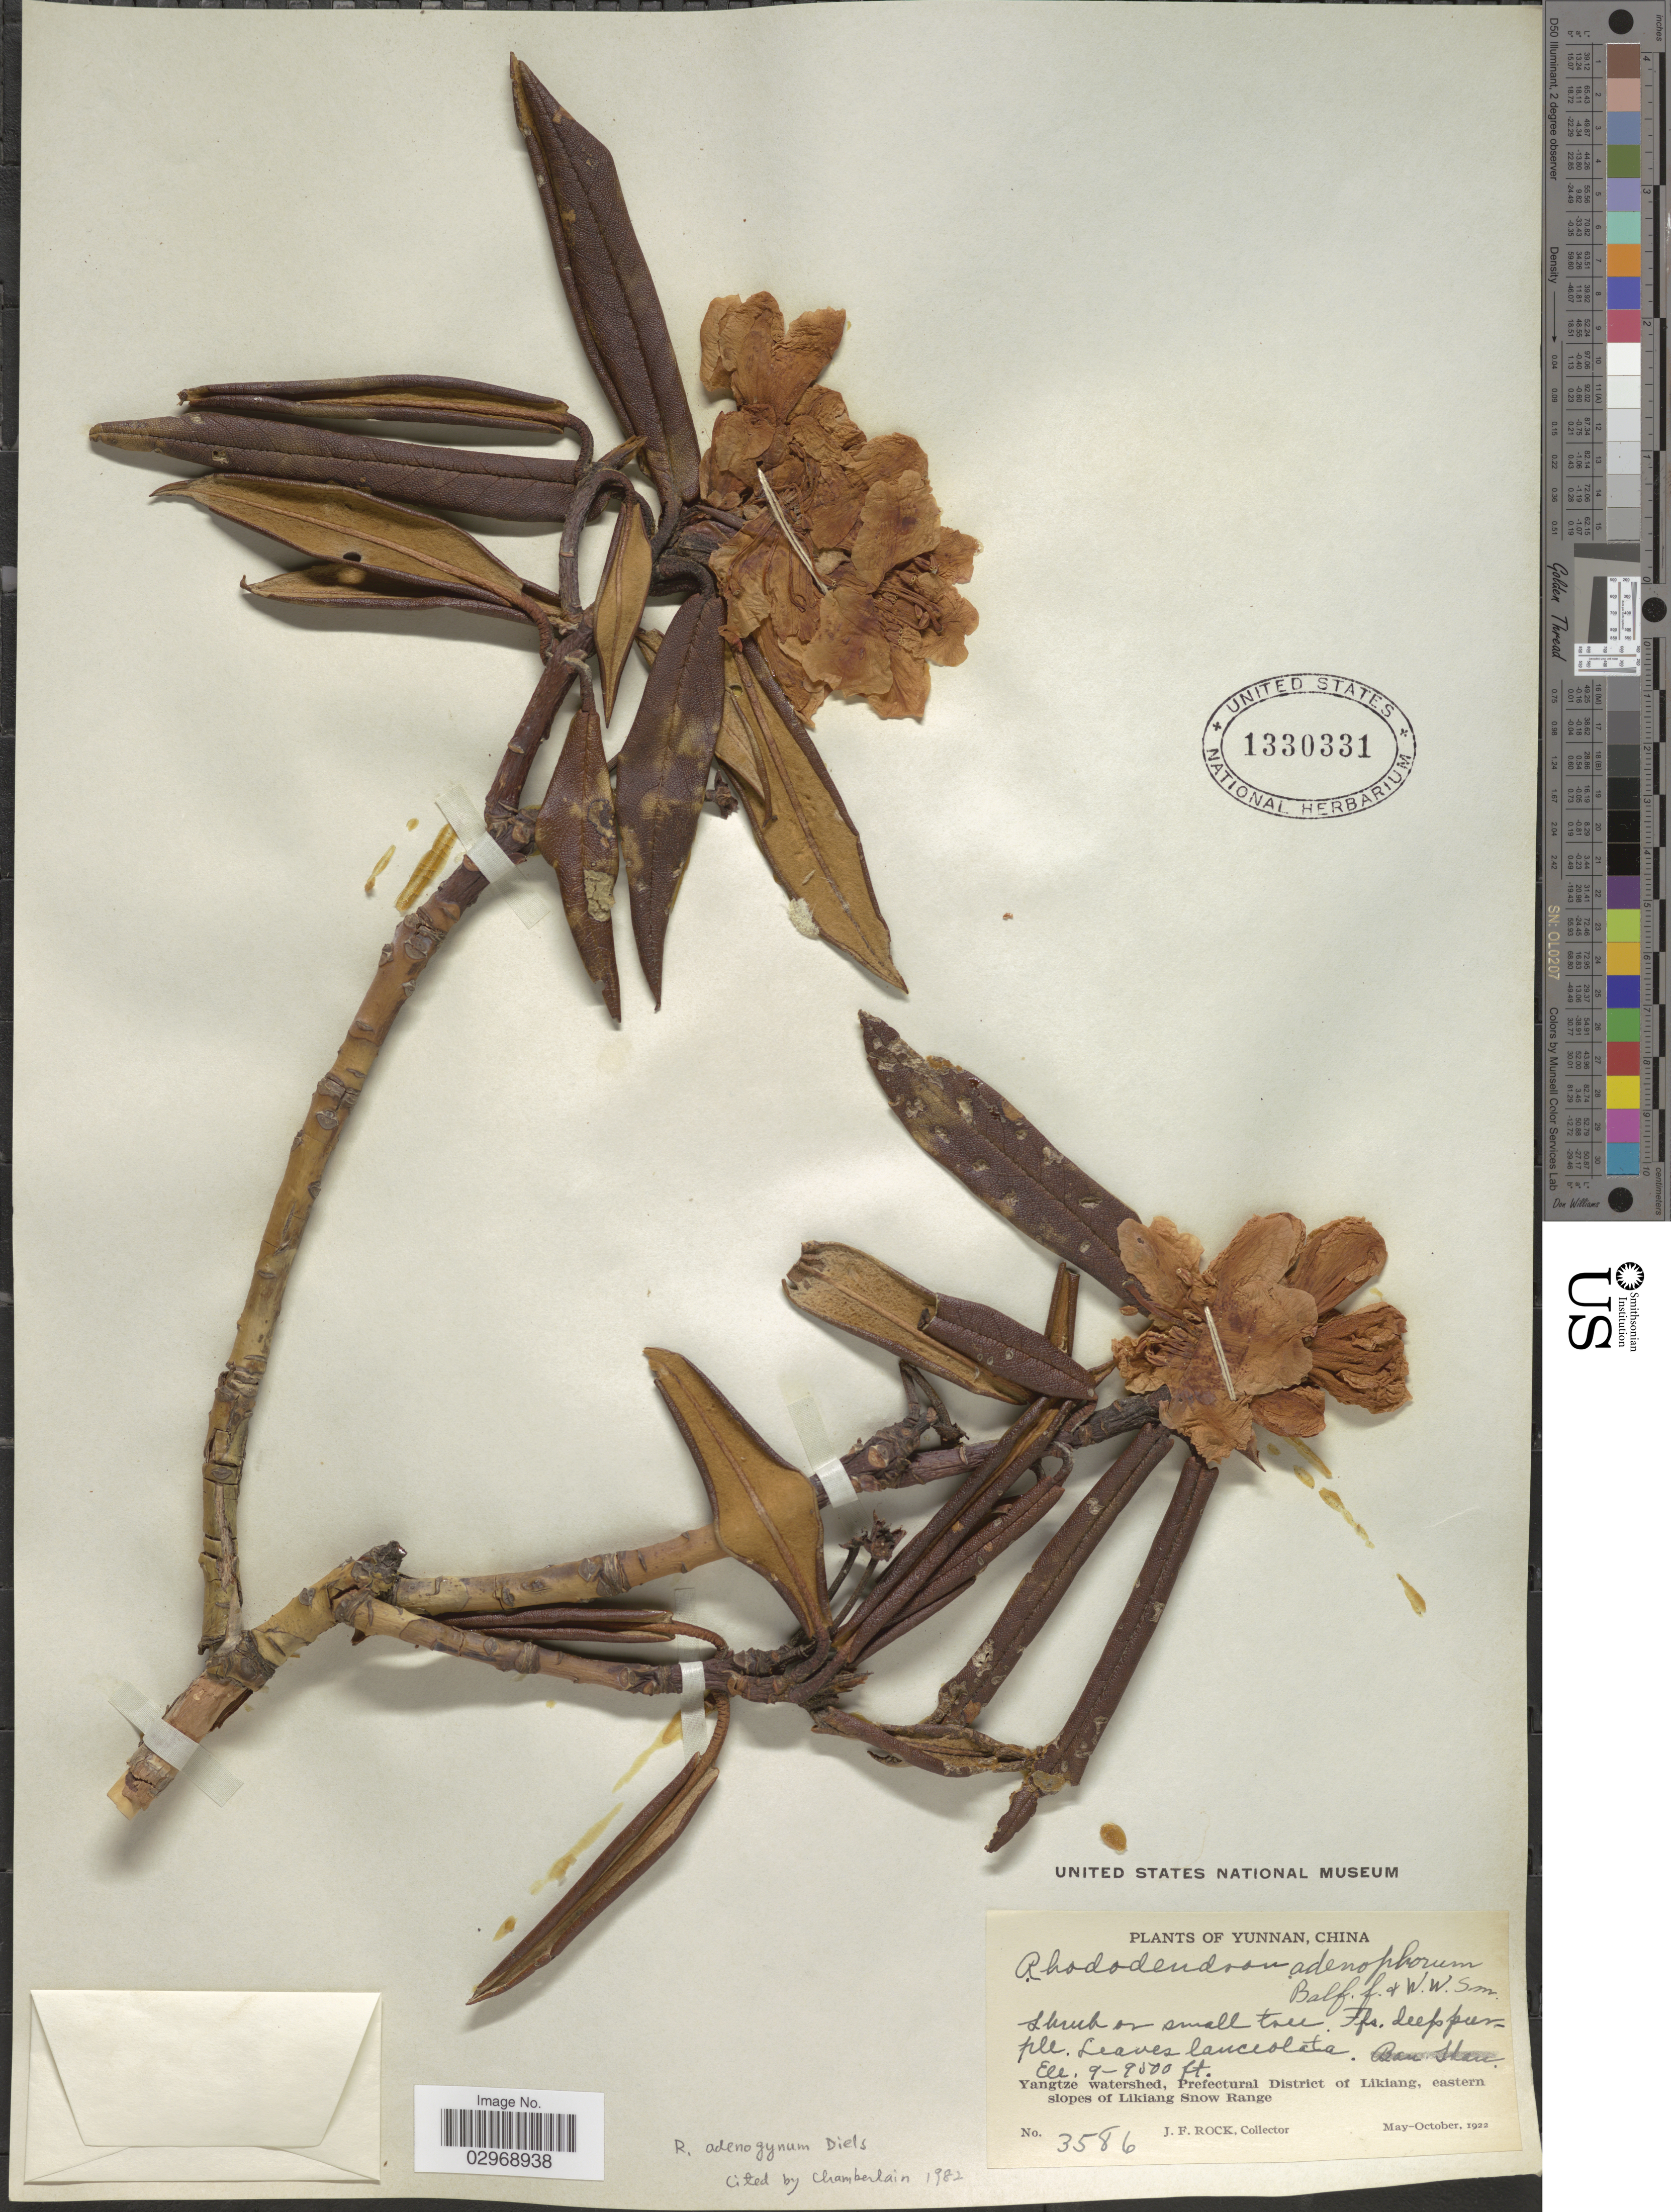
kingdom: Plantae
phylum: Tracheophyta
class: Magnoliopsida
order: Ericales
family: Ericaceae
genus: Rhododendron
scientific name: Rhododendron adenogynum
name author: Diels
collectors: J. Rock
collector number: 3586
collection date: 1922-05/1922-10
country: China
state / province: Yunnan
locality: Yangtze watershed, Prefectural District of Likiang, eastern slopes of Likiang Snow Range.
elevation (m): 2743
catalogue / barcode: US 1330331